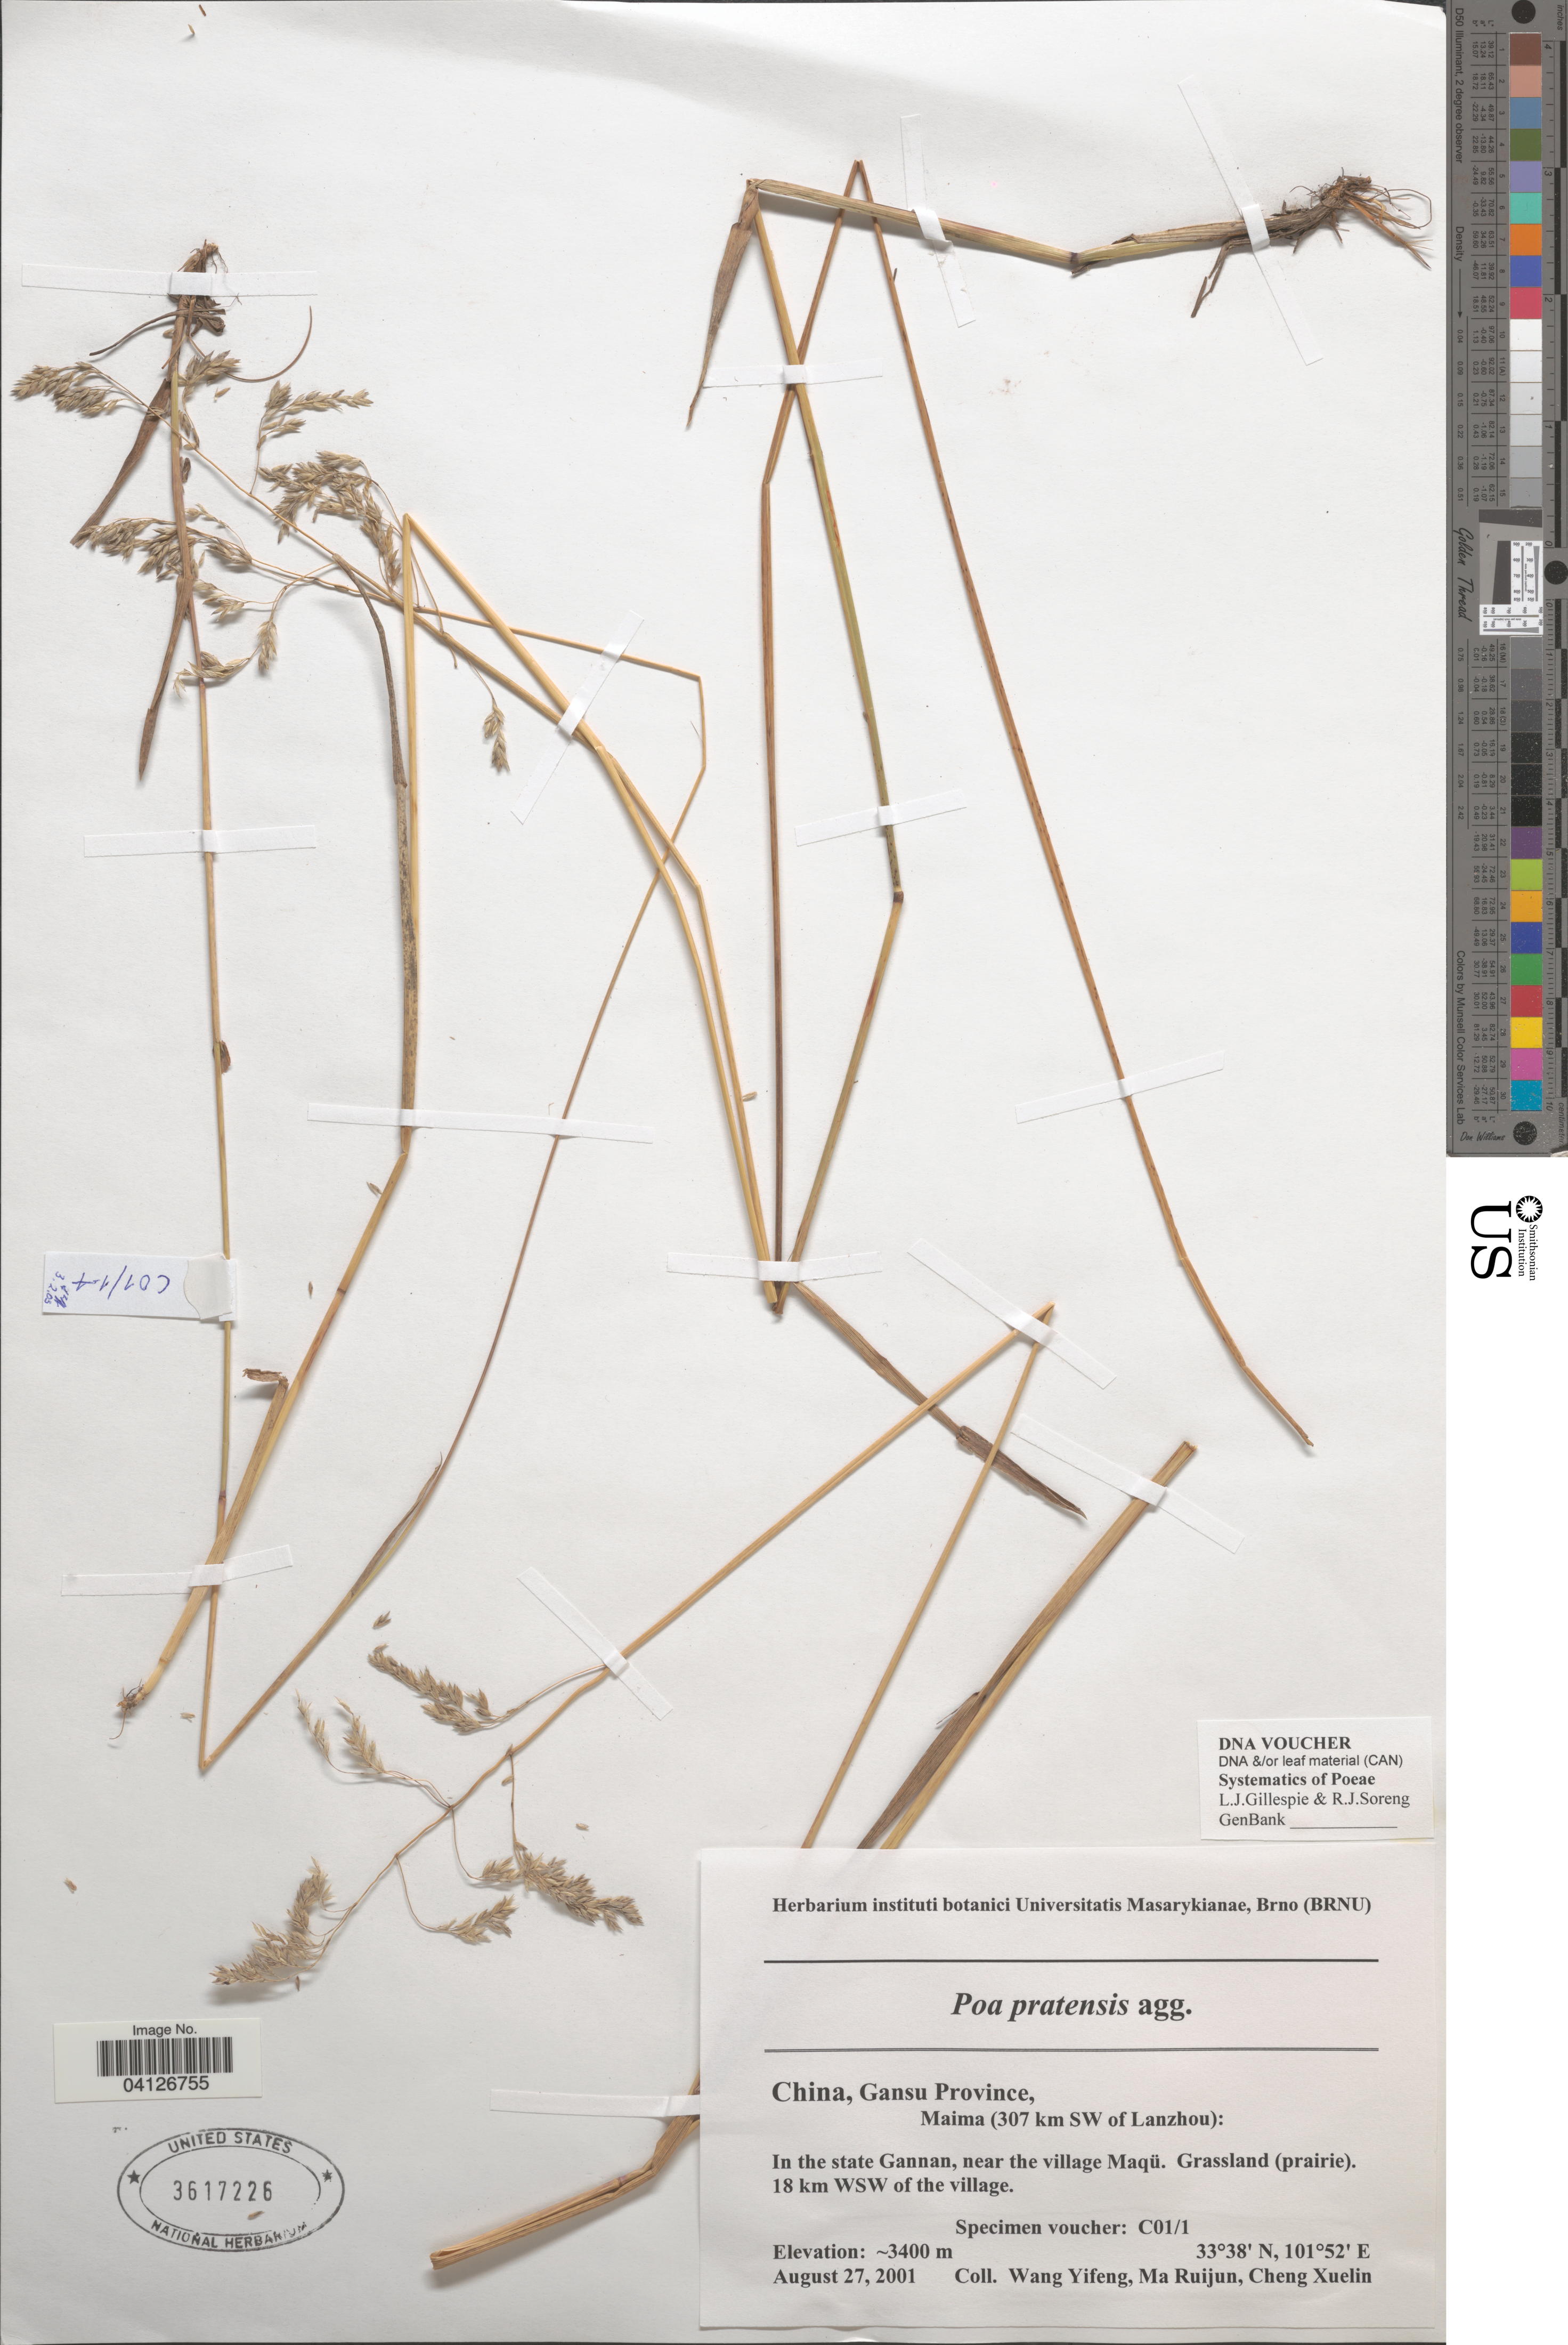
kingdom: Plantae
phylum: Tracheophyta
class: Liliopsida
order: Poales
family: Poaceae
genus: Poa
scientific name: Poa pratensis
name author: L.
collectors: W. Yifeng, M. Ruijun & C. Xuelin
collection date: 2001-08-27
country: China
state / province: Gansu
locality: Maima (307 km SW of Lanzhou): In the state Gannan, near the village Maqü. 18 km WSW of the village.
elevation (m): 3400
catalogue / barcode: US 3617226